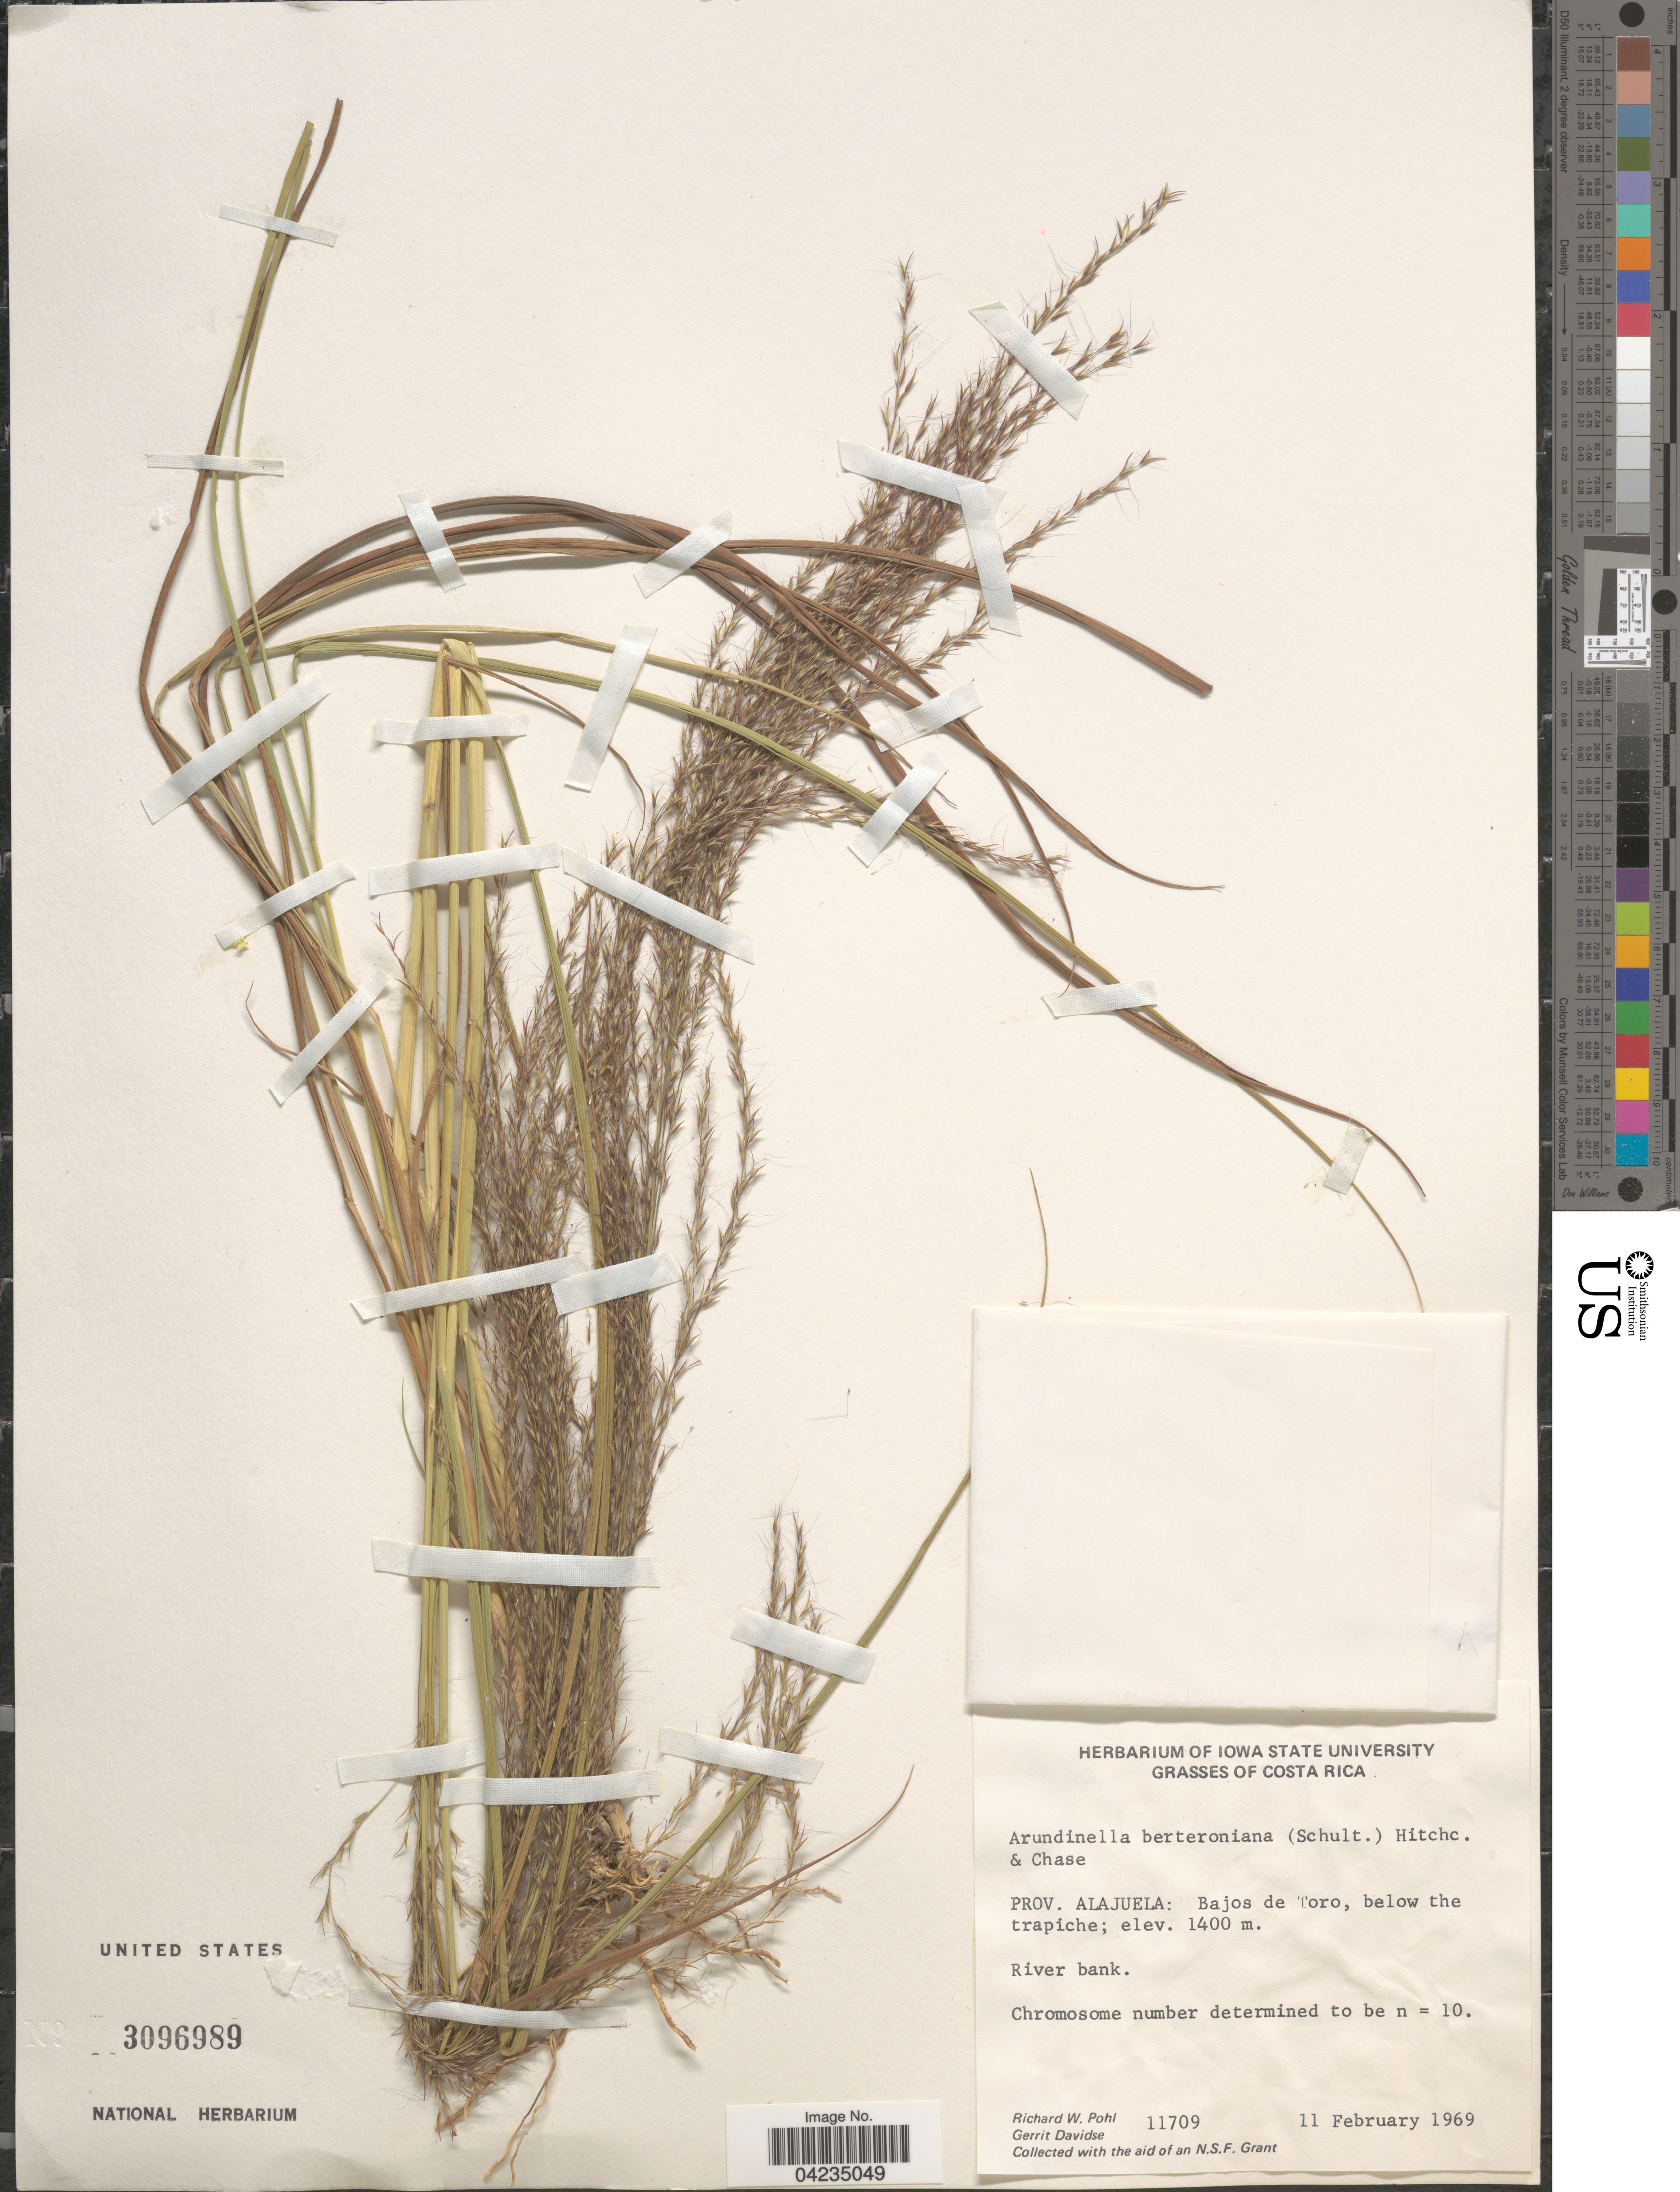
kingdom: Plantae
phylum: Tracheophyta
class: Liliopsida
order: Poales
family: Poaceae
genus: Arundinella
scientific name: Arundinella berteroniana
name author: (Schult.) Hitchc. & Chase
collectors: R. W. Pohl & G. Davidse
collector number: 11709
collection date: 1969-02-11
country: Costa Rica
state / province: Alajuela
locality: Bajos de Toro, below the trapiche.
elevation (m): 1400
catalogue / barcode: US 3096989